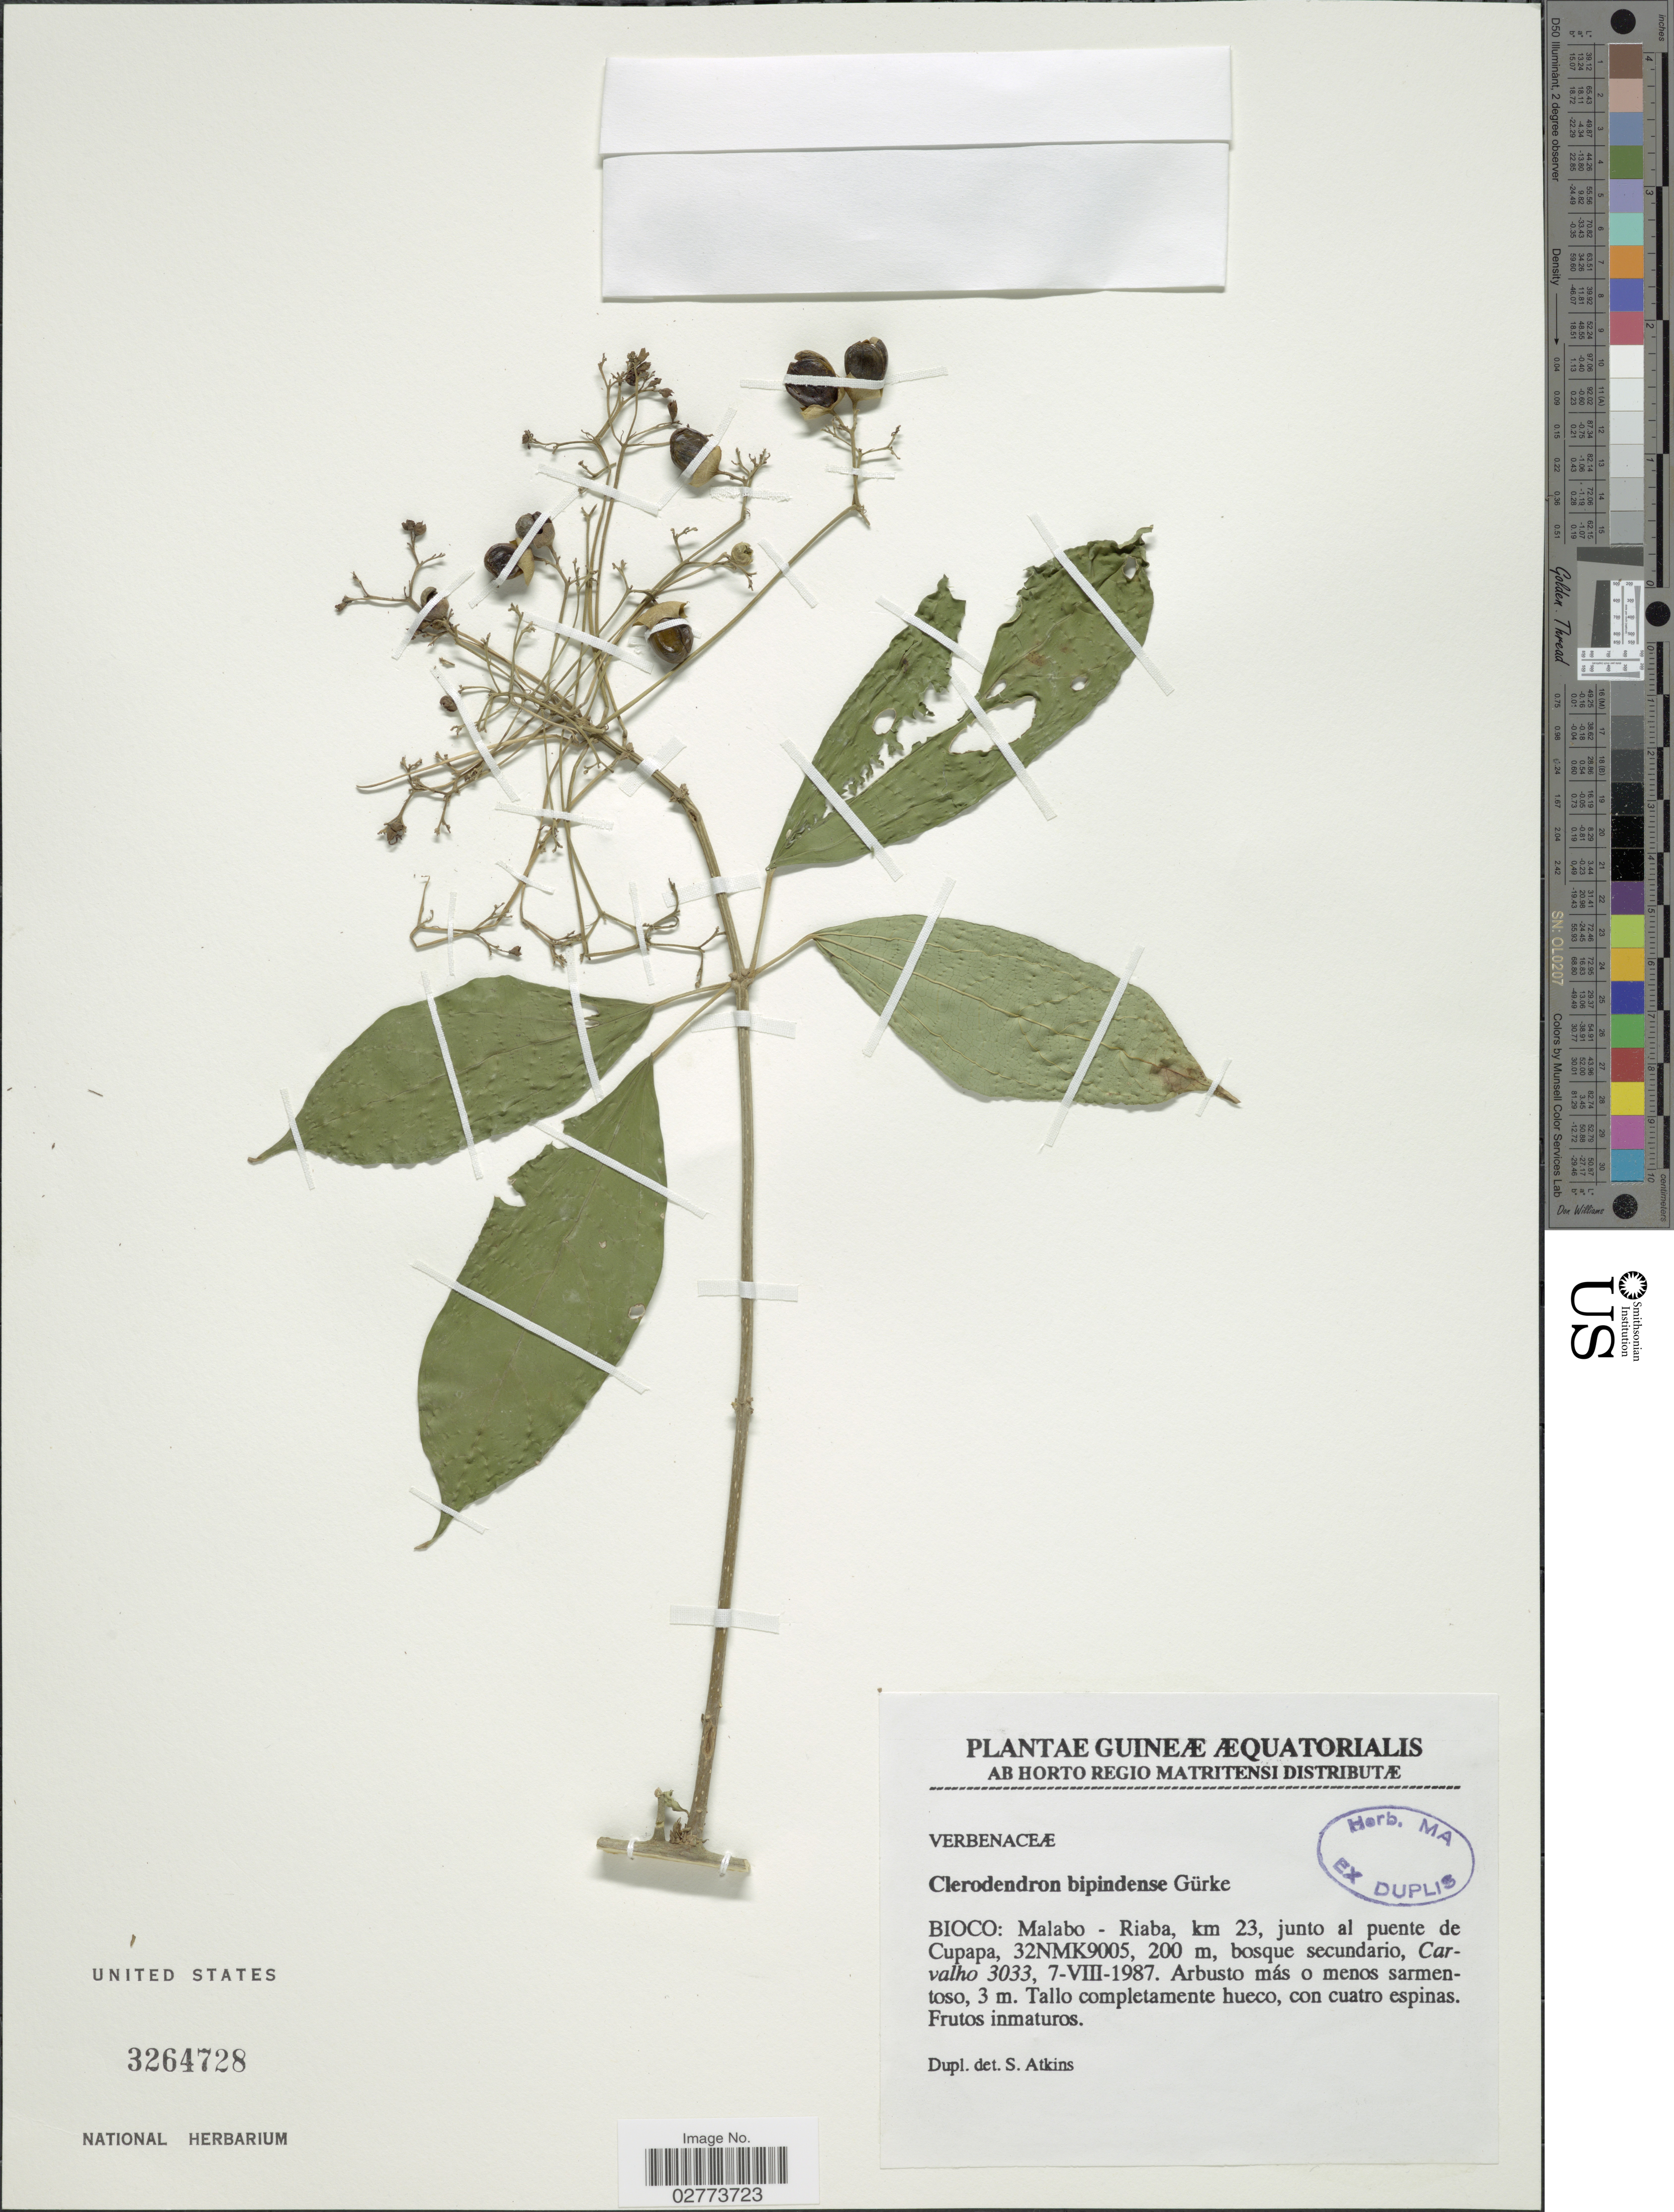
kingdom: Plantae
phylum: Tracheophyta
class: Magnoliopsida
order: Lamiales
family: Lamiaceae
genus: Clerodendrum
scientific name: Clerodendrum bipindense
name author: Gürke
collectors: Carvalho, --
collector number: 3033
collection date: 1987-08-07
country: Equatorial Guinea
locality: Bioco: Malabo-Riaba, km 23, junto al puente de Cupapa, 32NMK9005.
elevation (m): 200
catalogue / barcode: US 3264728